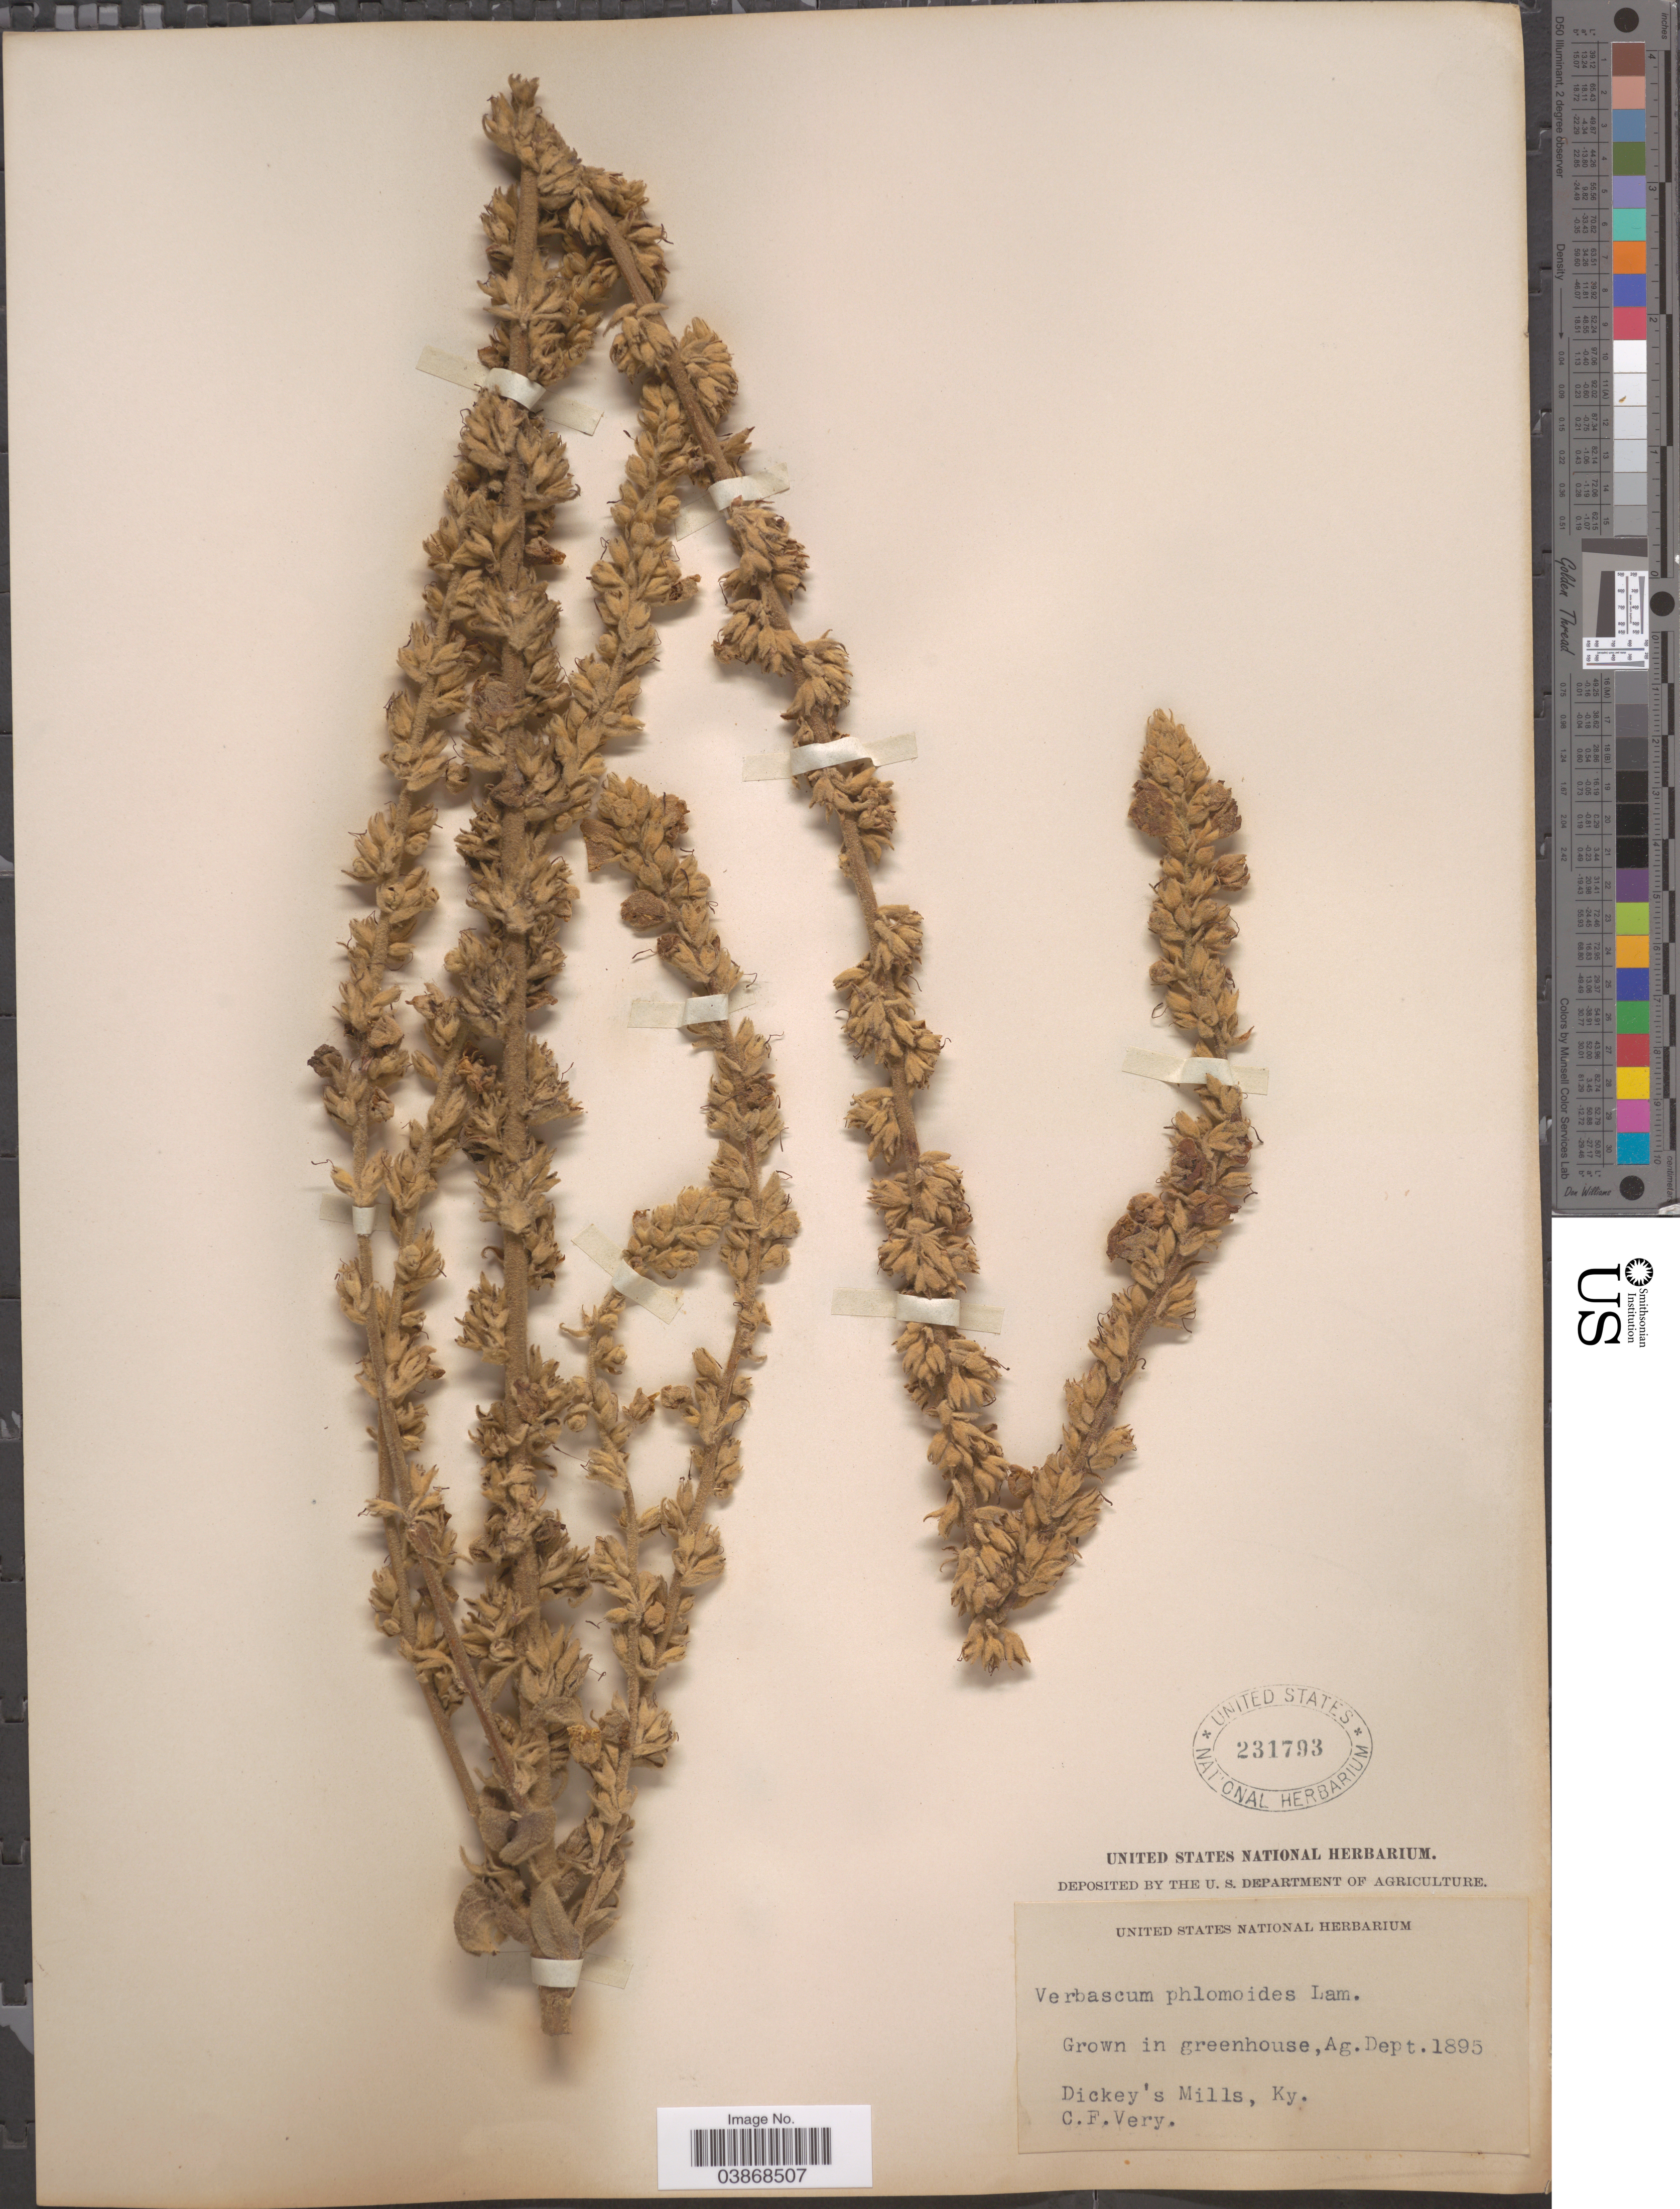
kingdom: Plantae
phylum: Tracheophyta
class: Magnoliopsida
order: Lamiales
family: Scrophulariaceae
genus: Verbascum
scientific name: Verbascum phlomoides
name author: L.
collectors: C. Very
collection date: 1895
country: United States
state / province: Kentucky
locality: In greenhouse, Ag. Dept. Dickey's Mills.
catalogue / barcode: US 231793